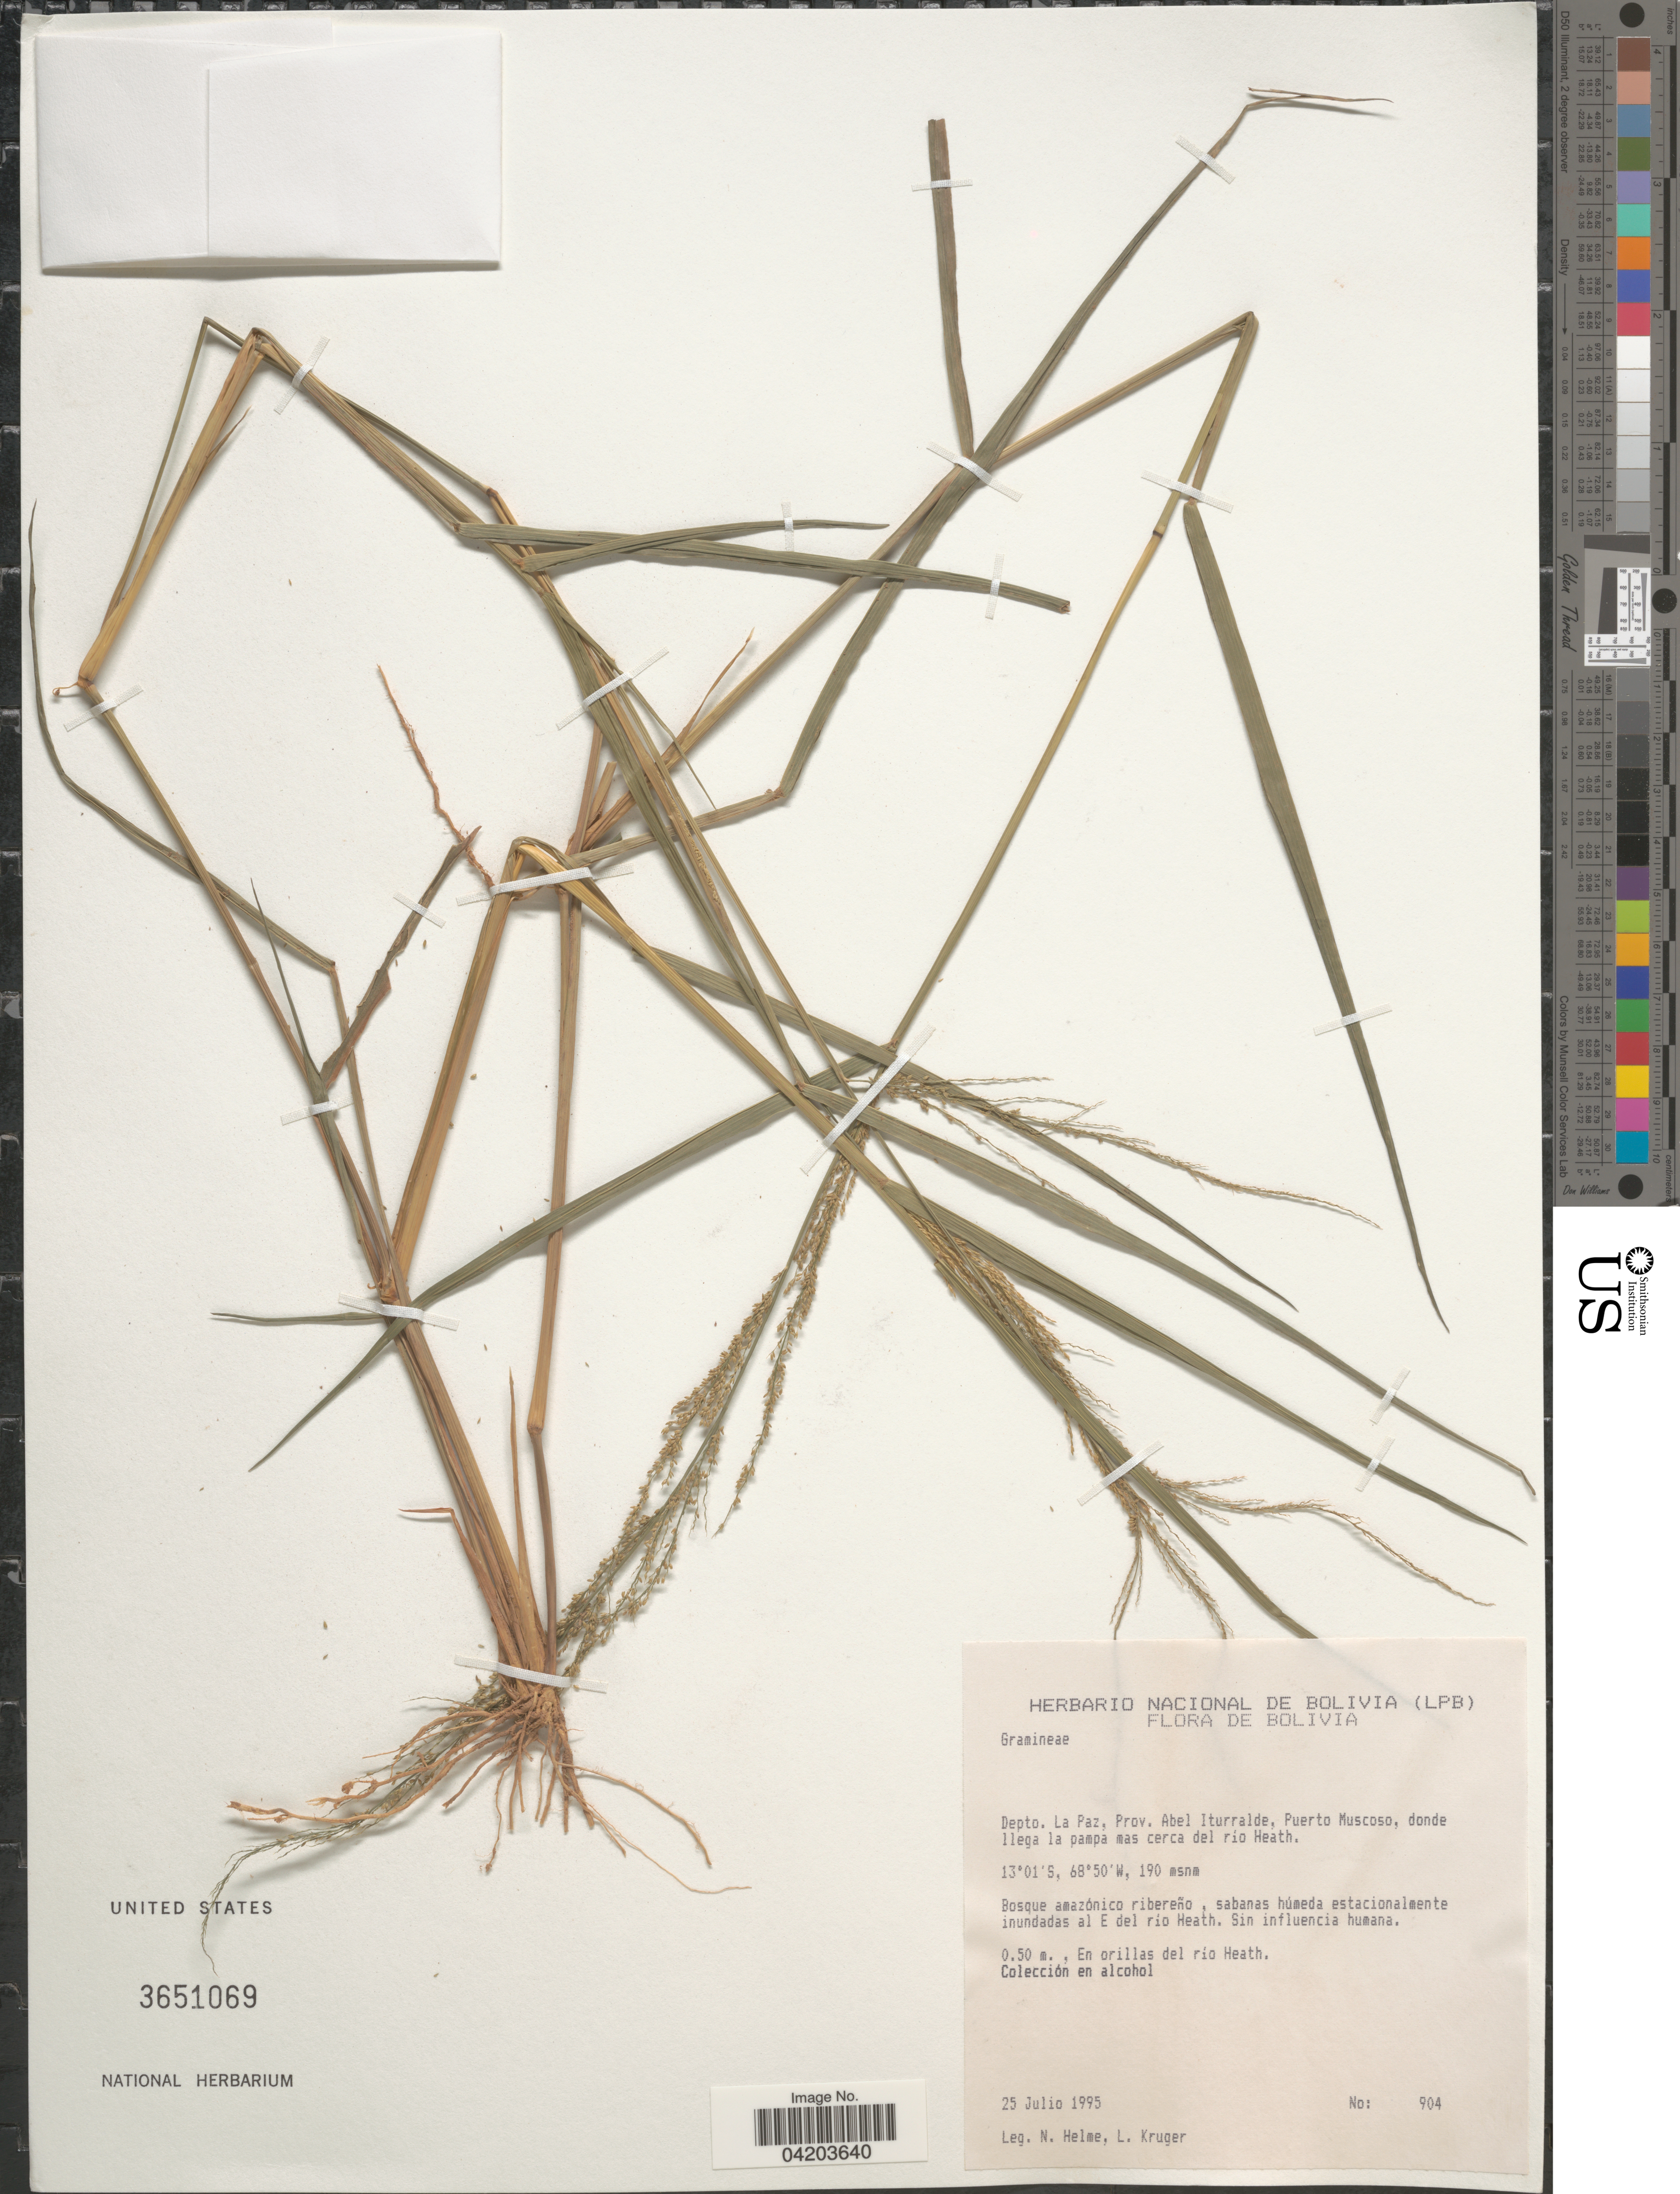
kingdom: Plantae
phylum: Tracheophyta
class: Liliopsida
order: Poales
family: Poaceae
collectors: N. Helme & L. Kruger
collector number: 904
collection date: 1995-07-25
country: Bolivia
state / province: La Paz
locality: Depto. La Paz, Prov. Abel Iturralde, Puerto Muscoso, donde llega la pampa mas cerca del río Heath. Sabanas húmeda estacionalmente inundades al E del río Heath.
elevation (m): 190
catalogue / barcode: US 3651069